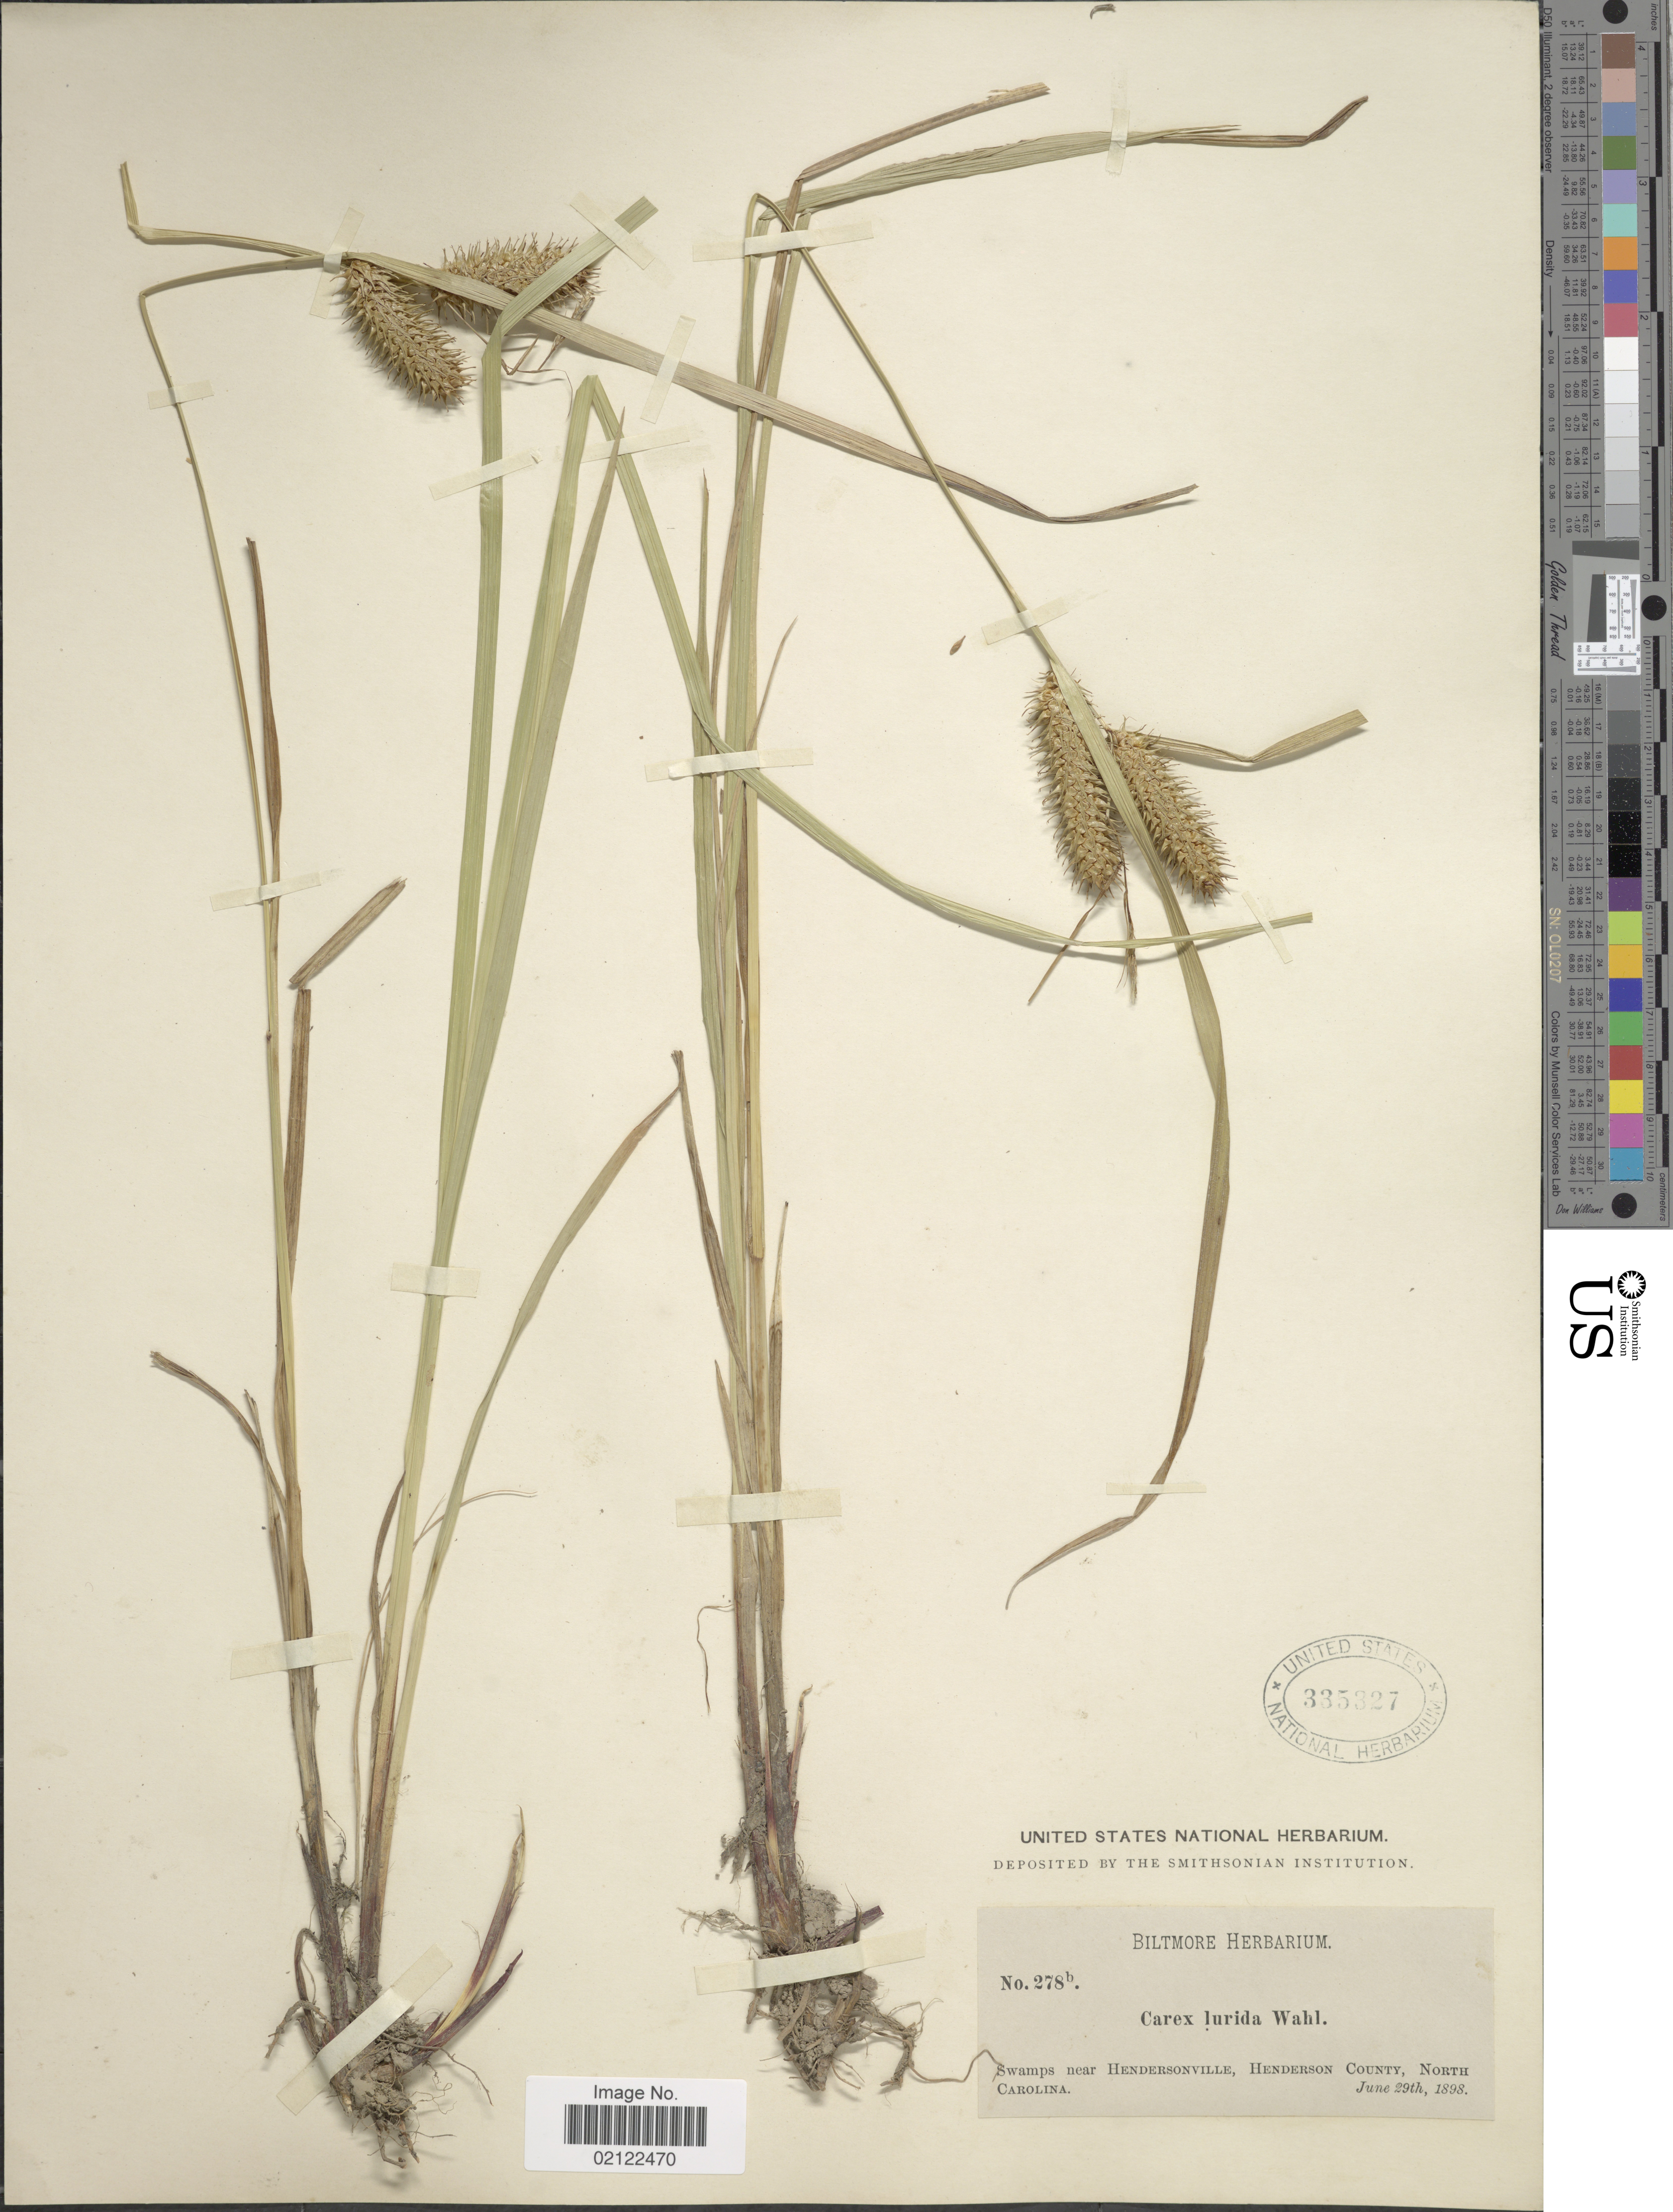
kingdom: Plantae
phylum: Tracheophyta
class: Liliopsida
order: Poales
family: Cyperaceae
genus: Carex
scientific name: Carex lurida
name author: Wahlenb.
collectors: ex herb. Biltmore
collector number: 278b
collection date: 1898-06-29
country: United States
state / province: North Carolina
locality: Swamps near Hendersonville, Henderson County, North Carolina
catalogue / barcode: US 335327